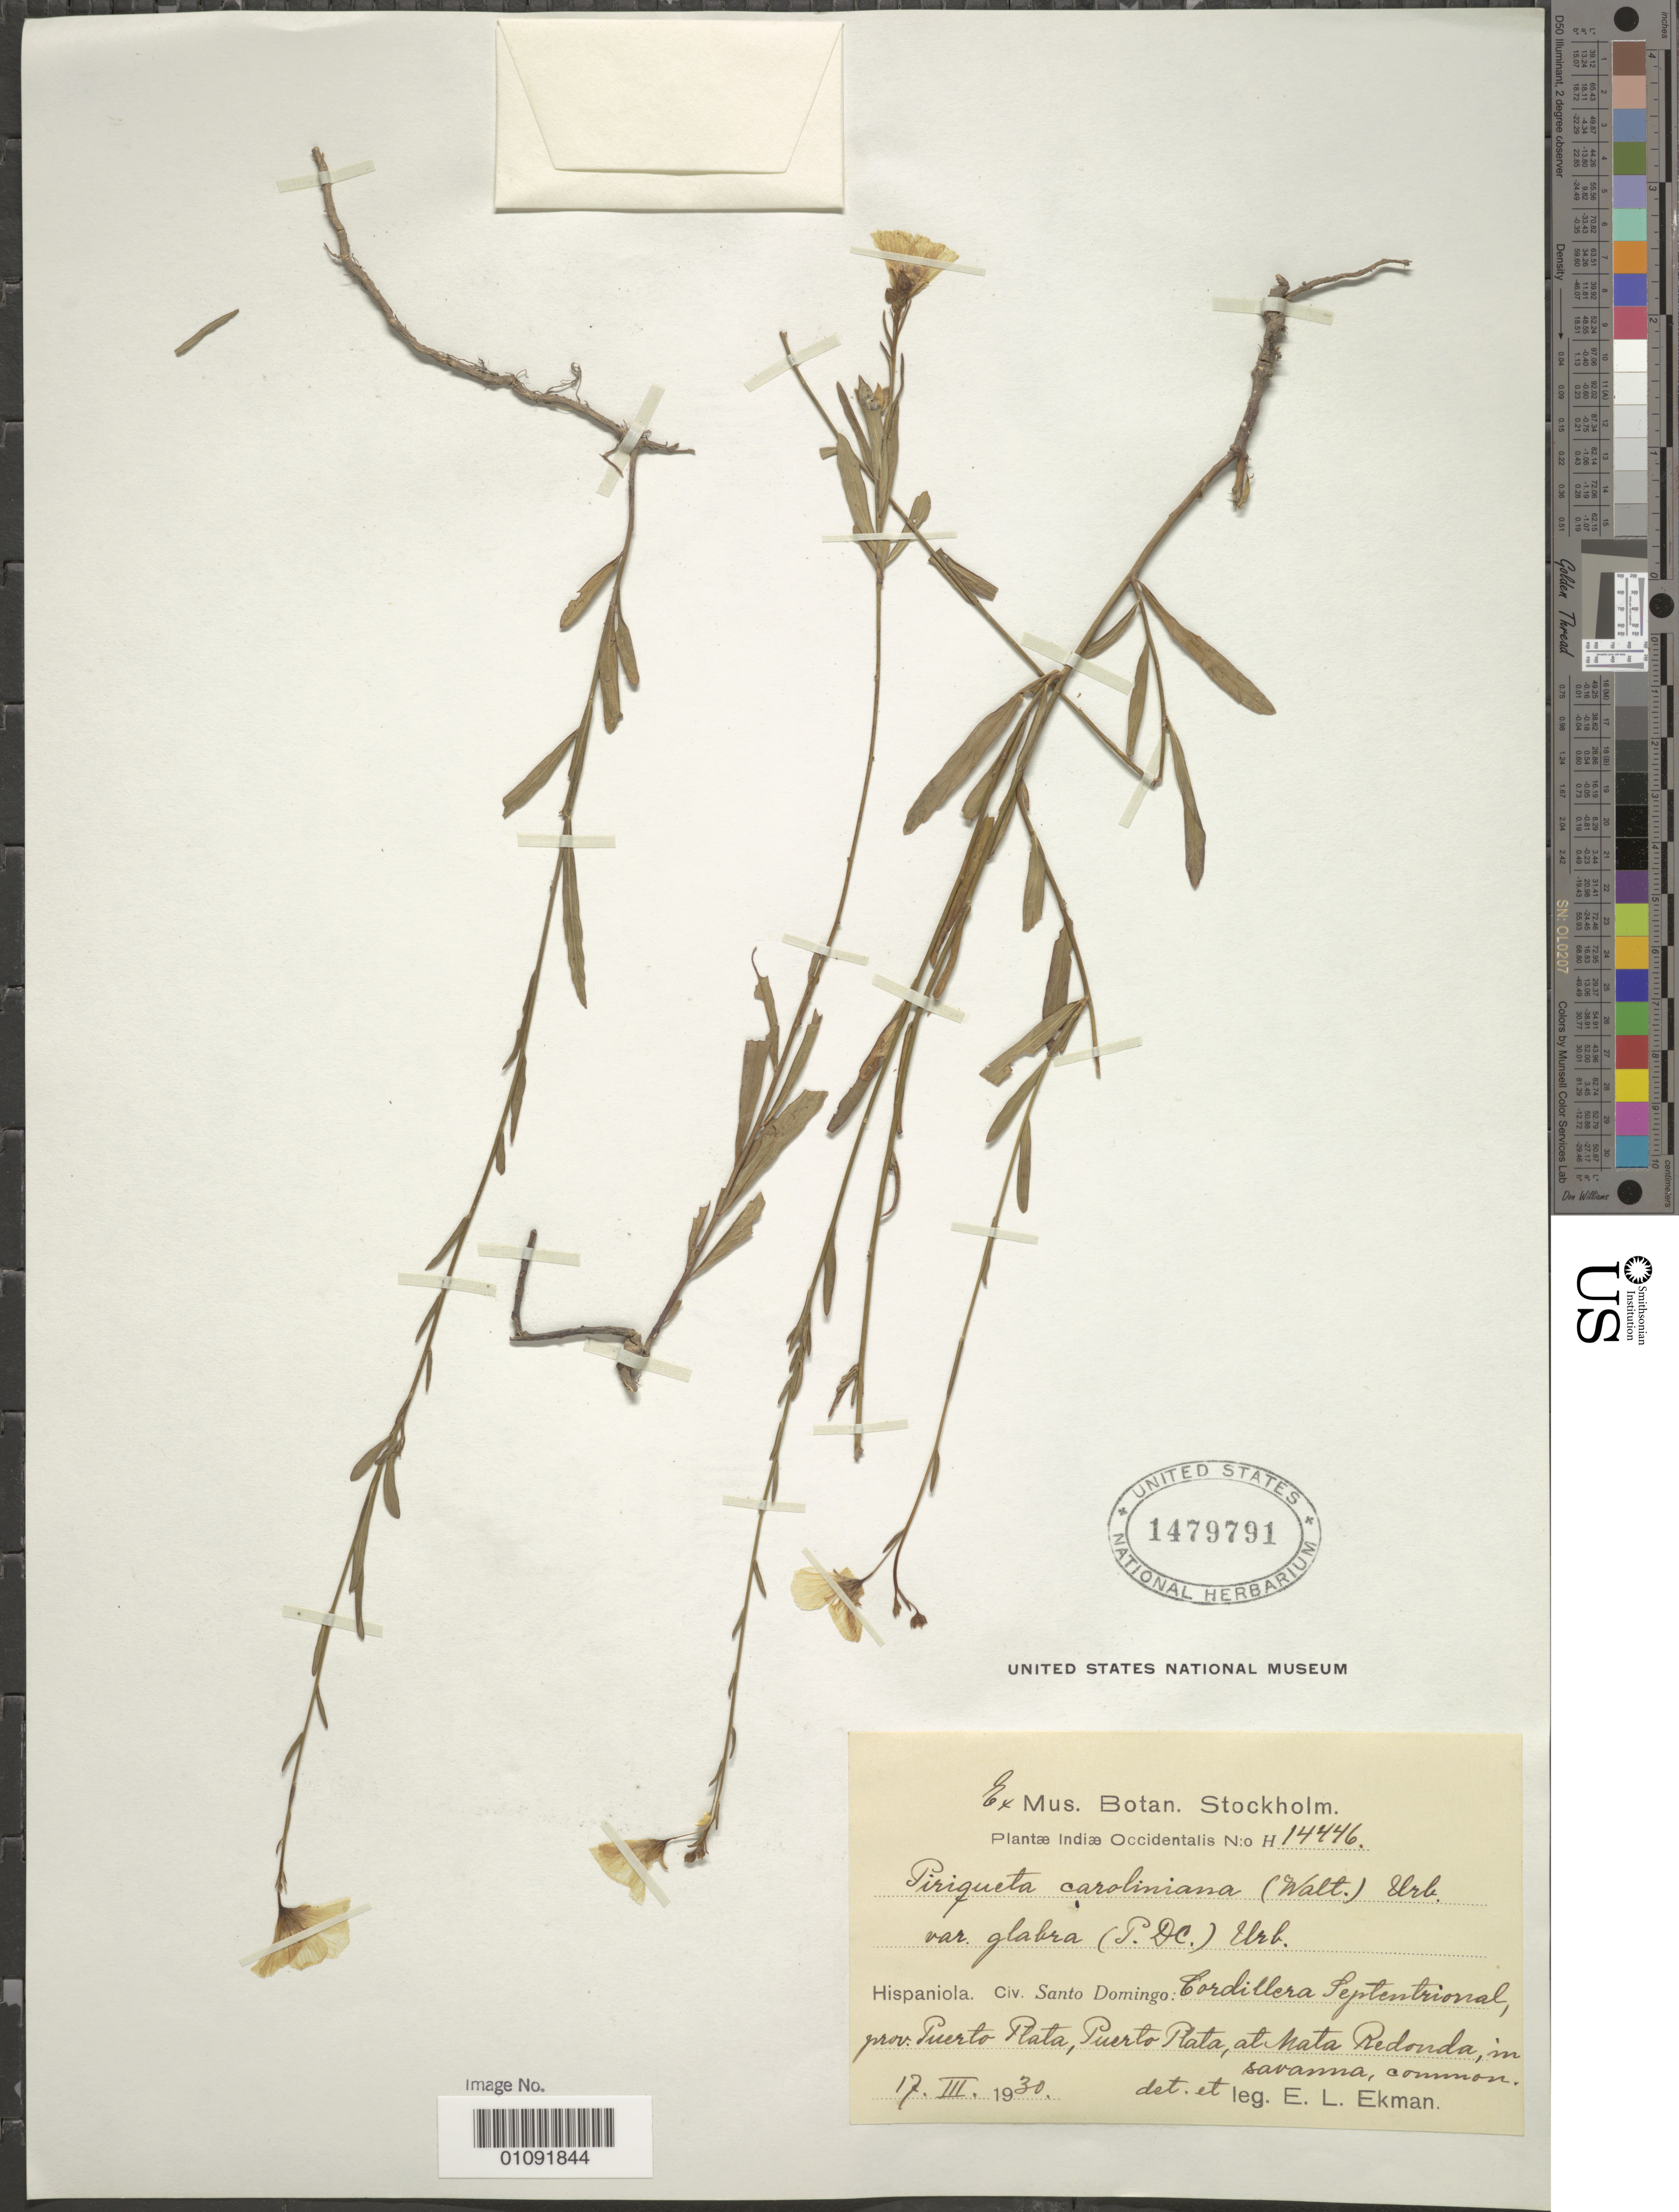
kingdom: Plantae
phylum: Tracheophyta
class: Magnoliopsida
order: Malpighiales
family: Turneraceae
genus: Piriqueta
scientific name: Piriqueta cistoides subsp. caroliniana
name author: (Walter) Arbo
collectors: E. L. Ekman & F. G. Meyer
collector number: H 14446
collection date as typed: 17 Mar 1930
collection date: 1930-03-17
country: Dominican Republic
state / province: Distrito Nacional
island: Hispaniola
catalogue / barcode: US 1479791